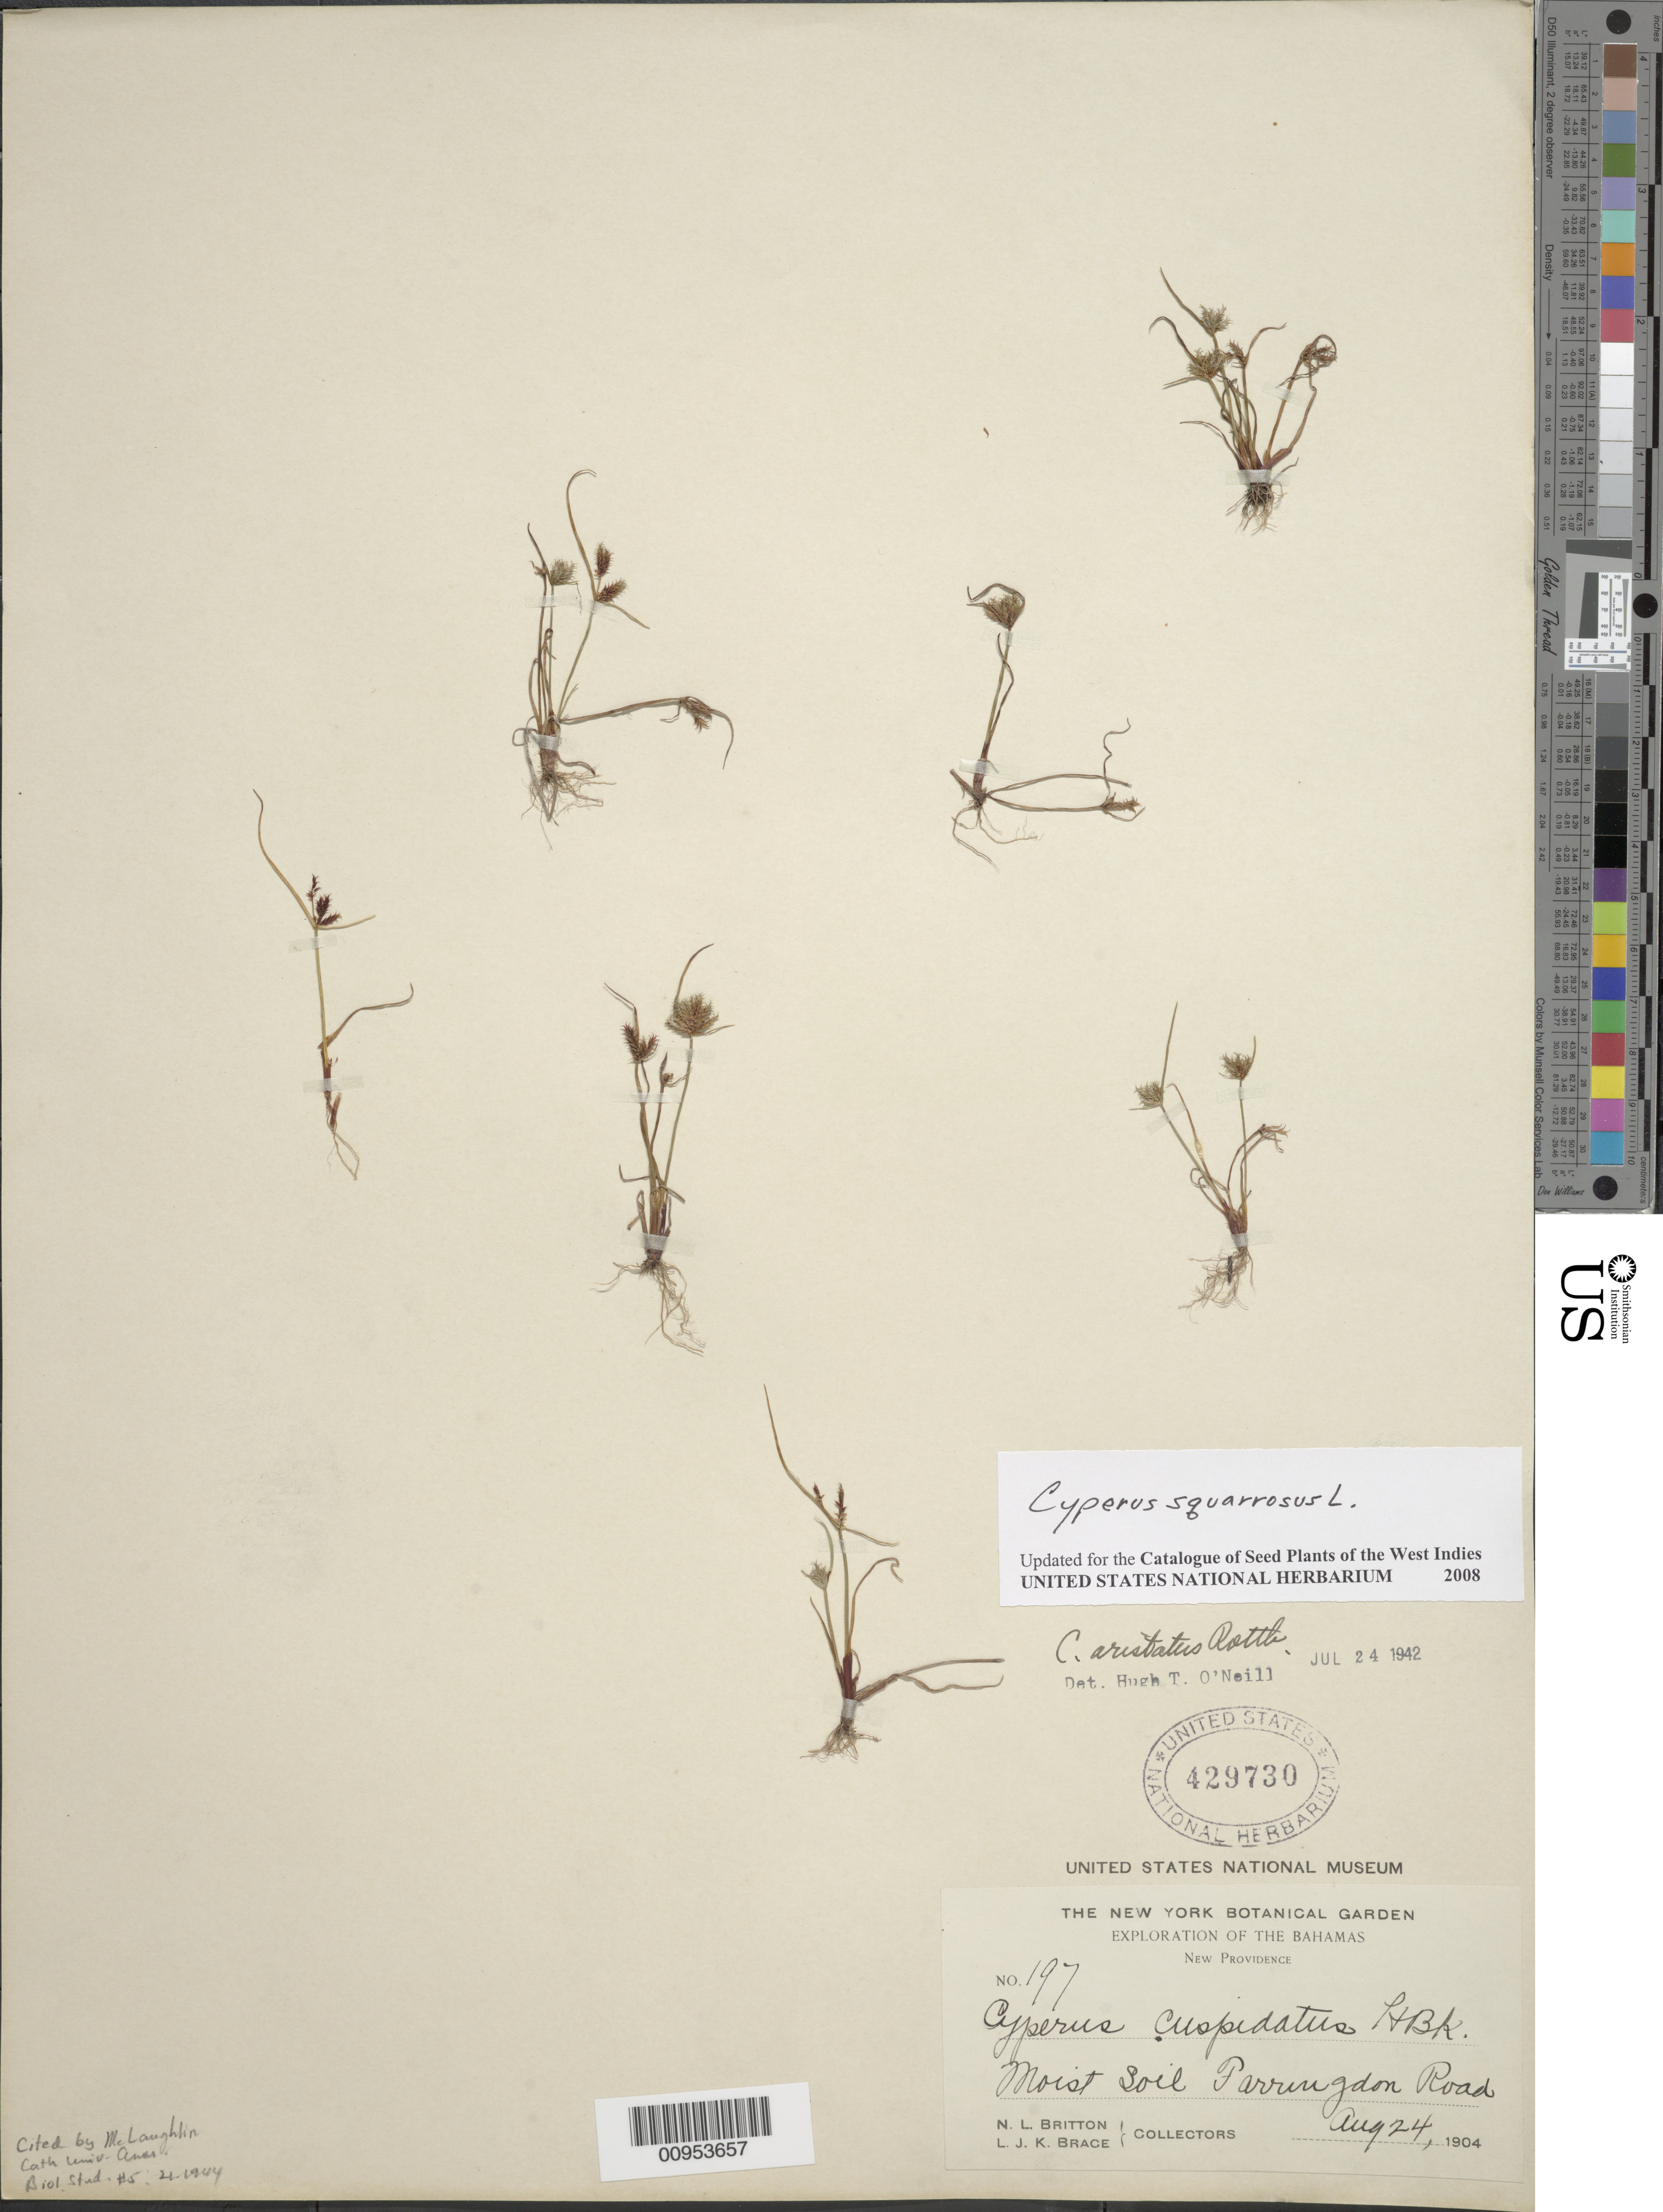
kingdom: Plantae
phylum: Tracheophyta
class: Liliopsida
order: Poales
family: Cyperaceae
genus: Cyperus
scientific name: Cyperus squarrosus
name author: L.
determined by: Strong, M. T., (US), Smithsonian Institution - National Museum of Natural History (UNITED STATES)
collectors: N. Britton & L. J. K. Brace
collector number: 197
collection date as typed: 24 Aug 1904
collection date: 1904-08-24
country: Bahamas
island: New Providence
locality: Farrringdon Road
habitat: Moist soil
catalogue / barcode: US 429730